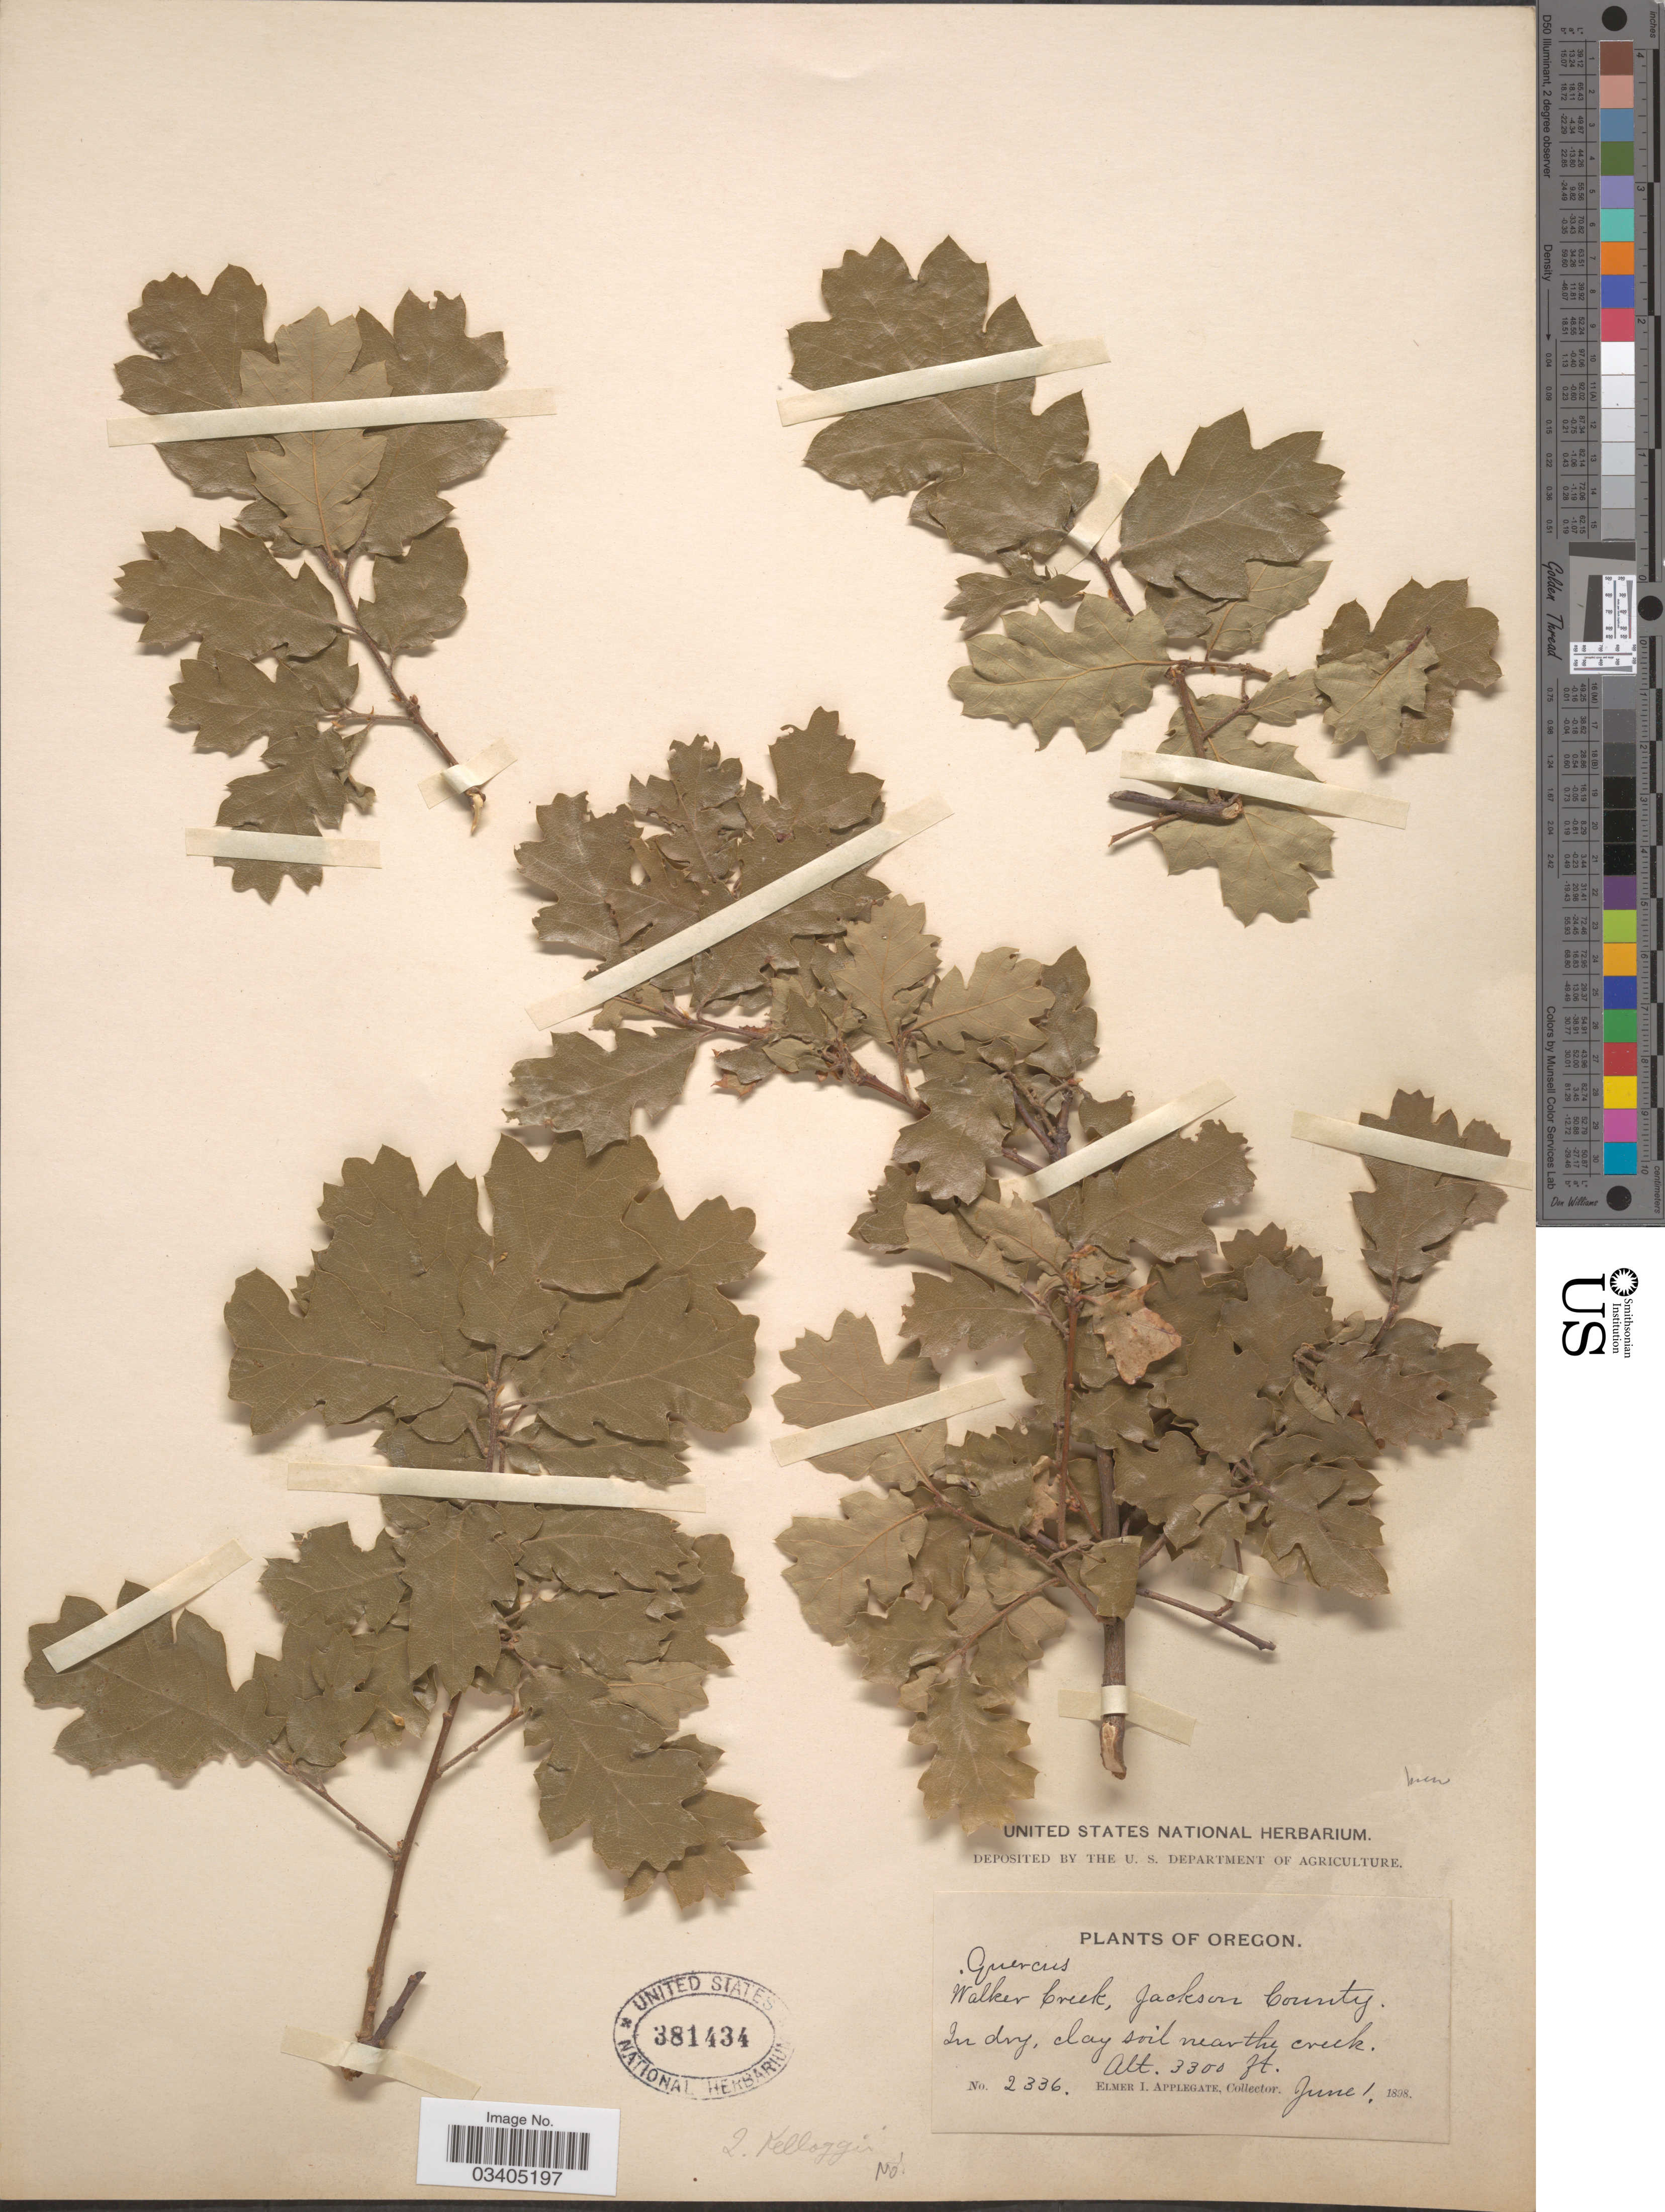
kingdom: Plantae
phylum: Tracheophyta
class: Magnoliopsida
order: Fagales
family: Fagaceae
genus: Quercus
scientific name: Quercus garryana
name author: Douglas ex Hook.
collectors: E. I. Applegate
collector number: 2336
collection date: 1898-06-01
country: United States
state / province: Oregon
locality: Walker Creek, Jackson County. In dry, clay soil near the creek.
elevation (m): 1006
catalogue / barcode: US 381434